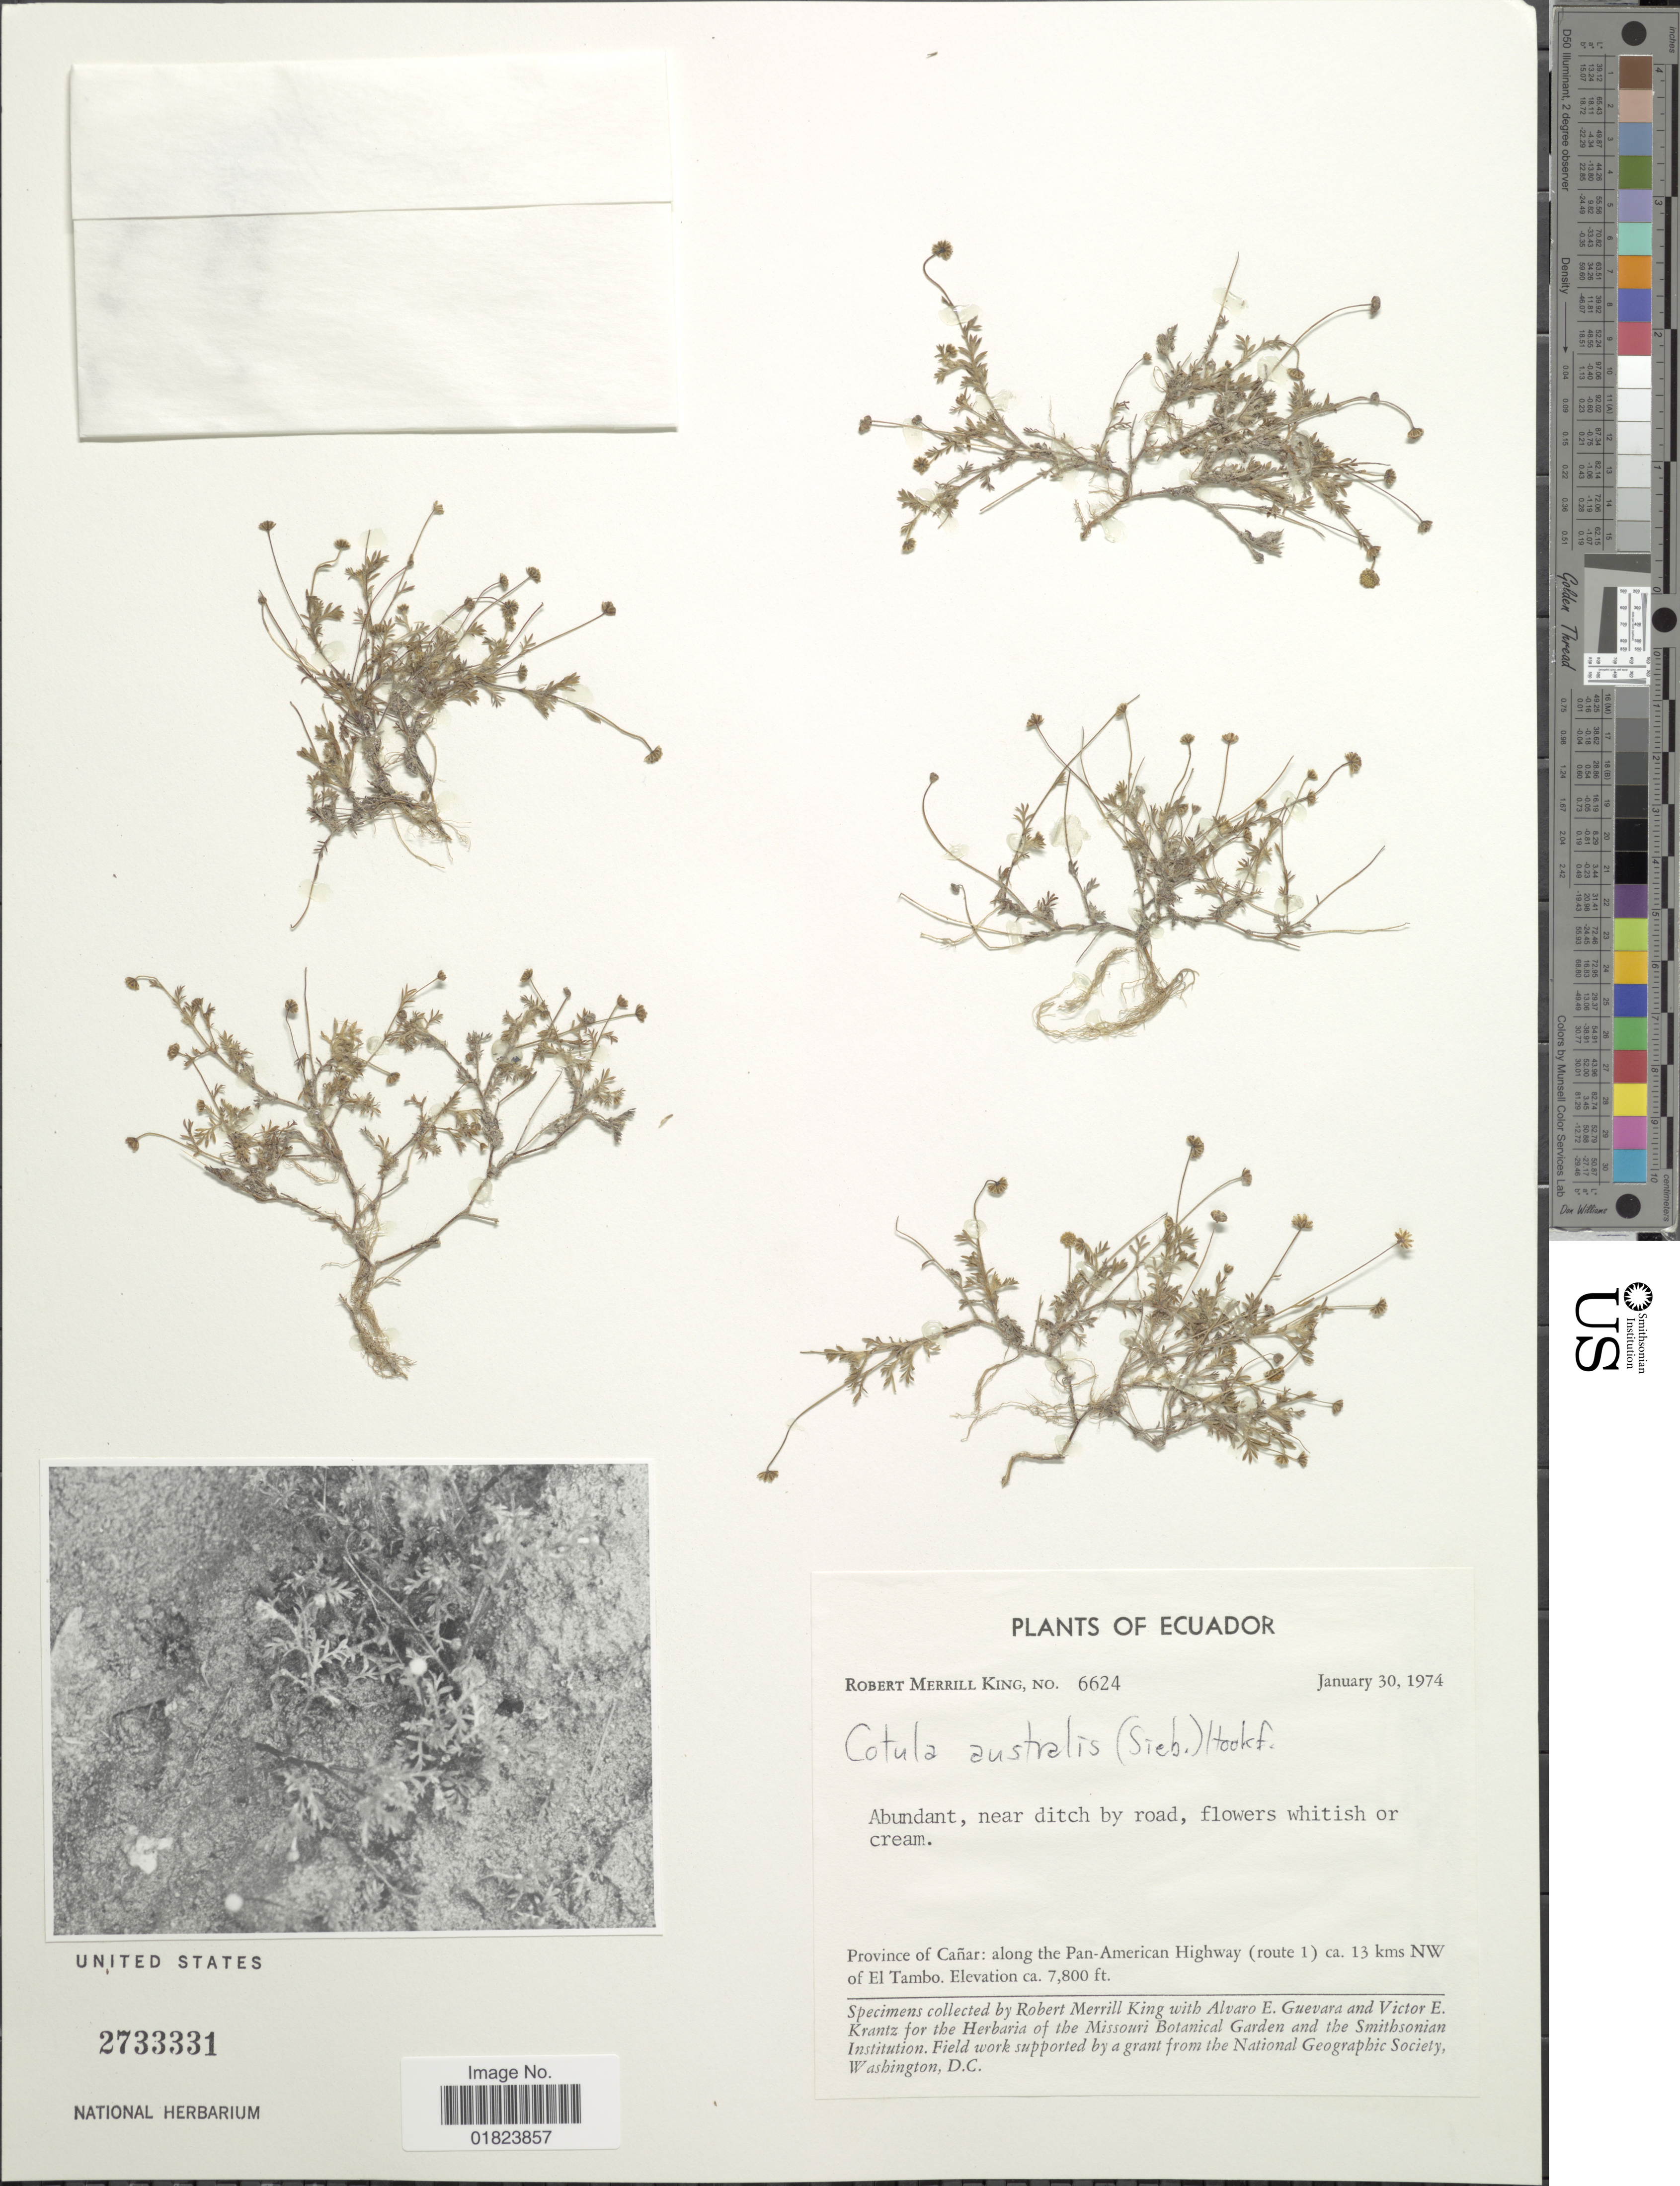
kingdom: Plantae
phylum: Tracheophyta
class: Magnoliopsida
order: Asterales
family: Asteraceae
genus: Cotula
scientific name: Cotula australis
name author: (Sieber ex Spreng.) Hook. f.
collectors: R. M. King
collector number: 6624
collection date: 1974-01-30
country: Ecuador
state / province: Cañar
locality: Along the Pan-American Highway (route 1) ca. 13 kms NW of El Tambo.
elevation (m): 2377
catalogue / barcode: US 2733331